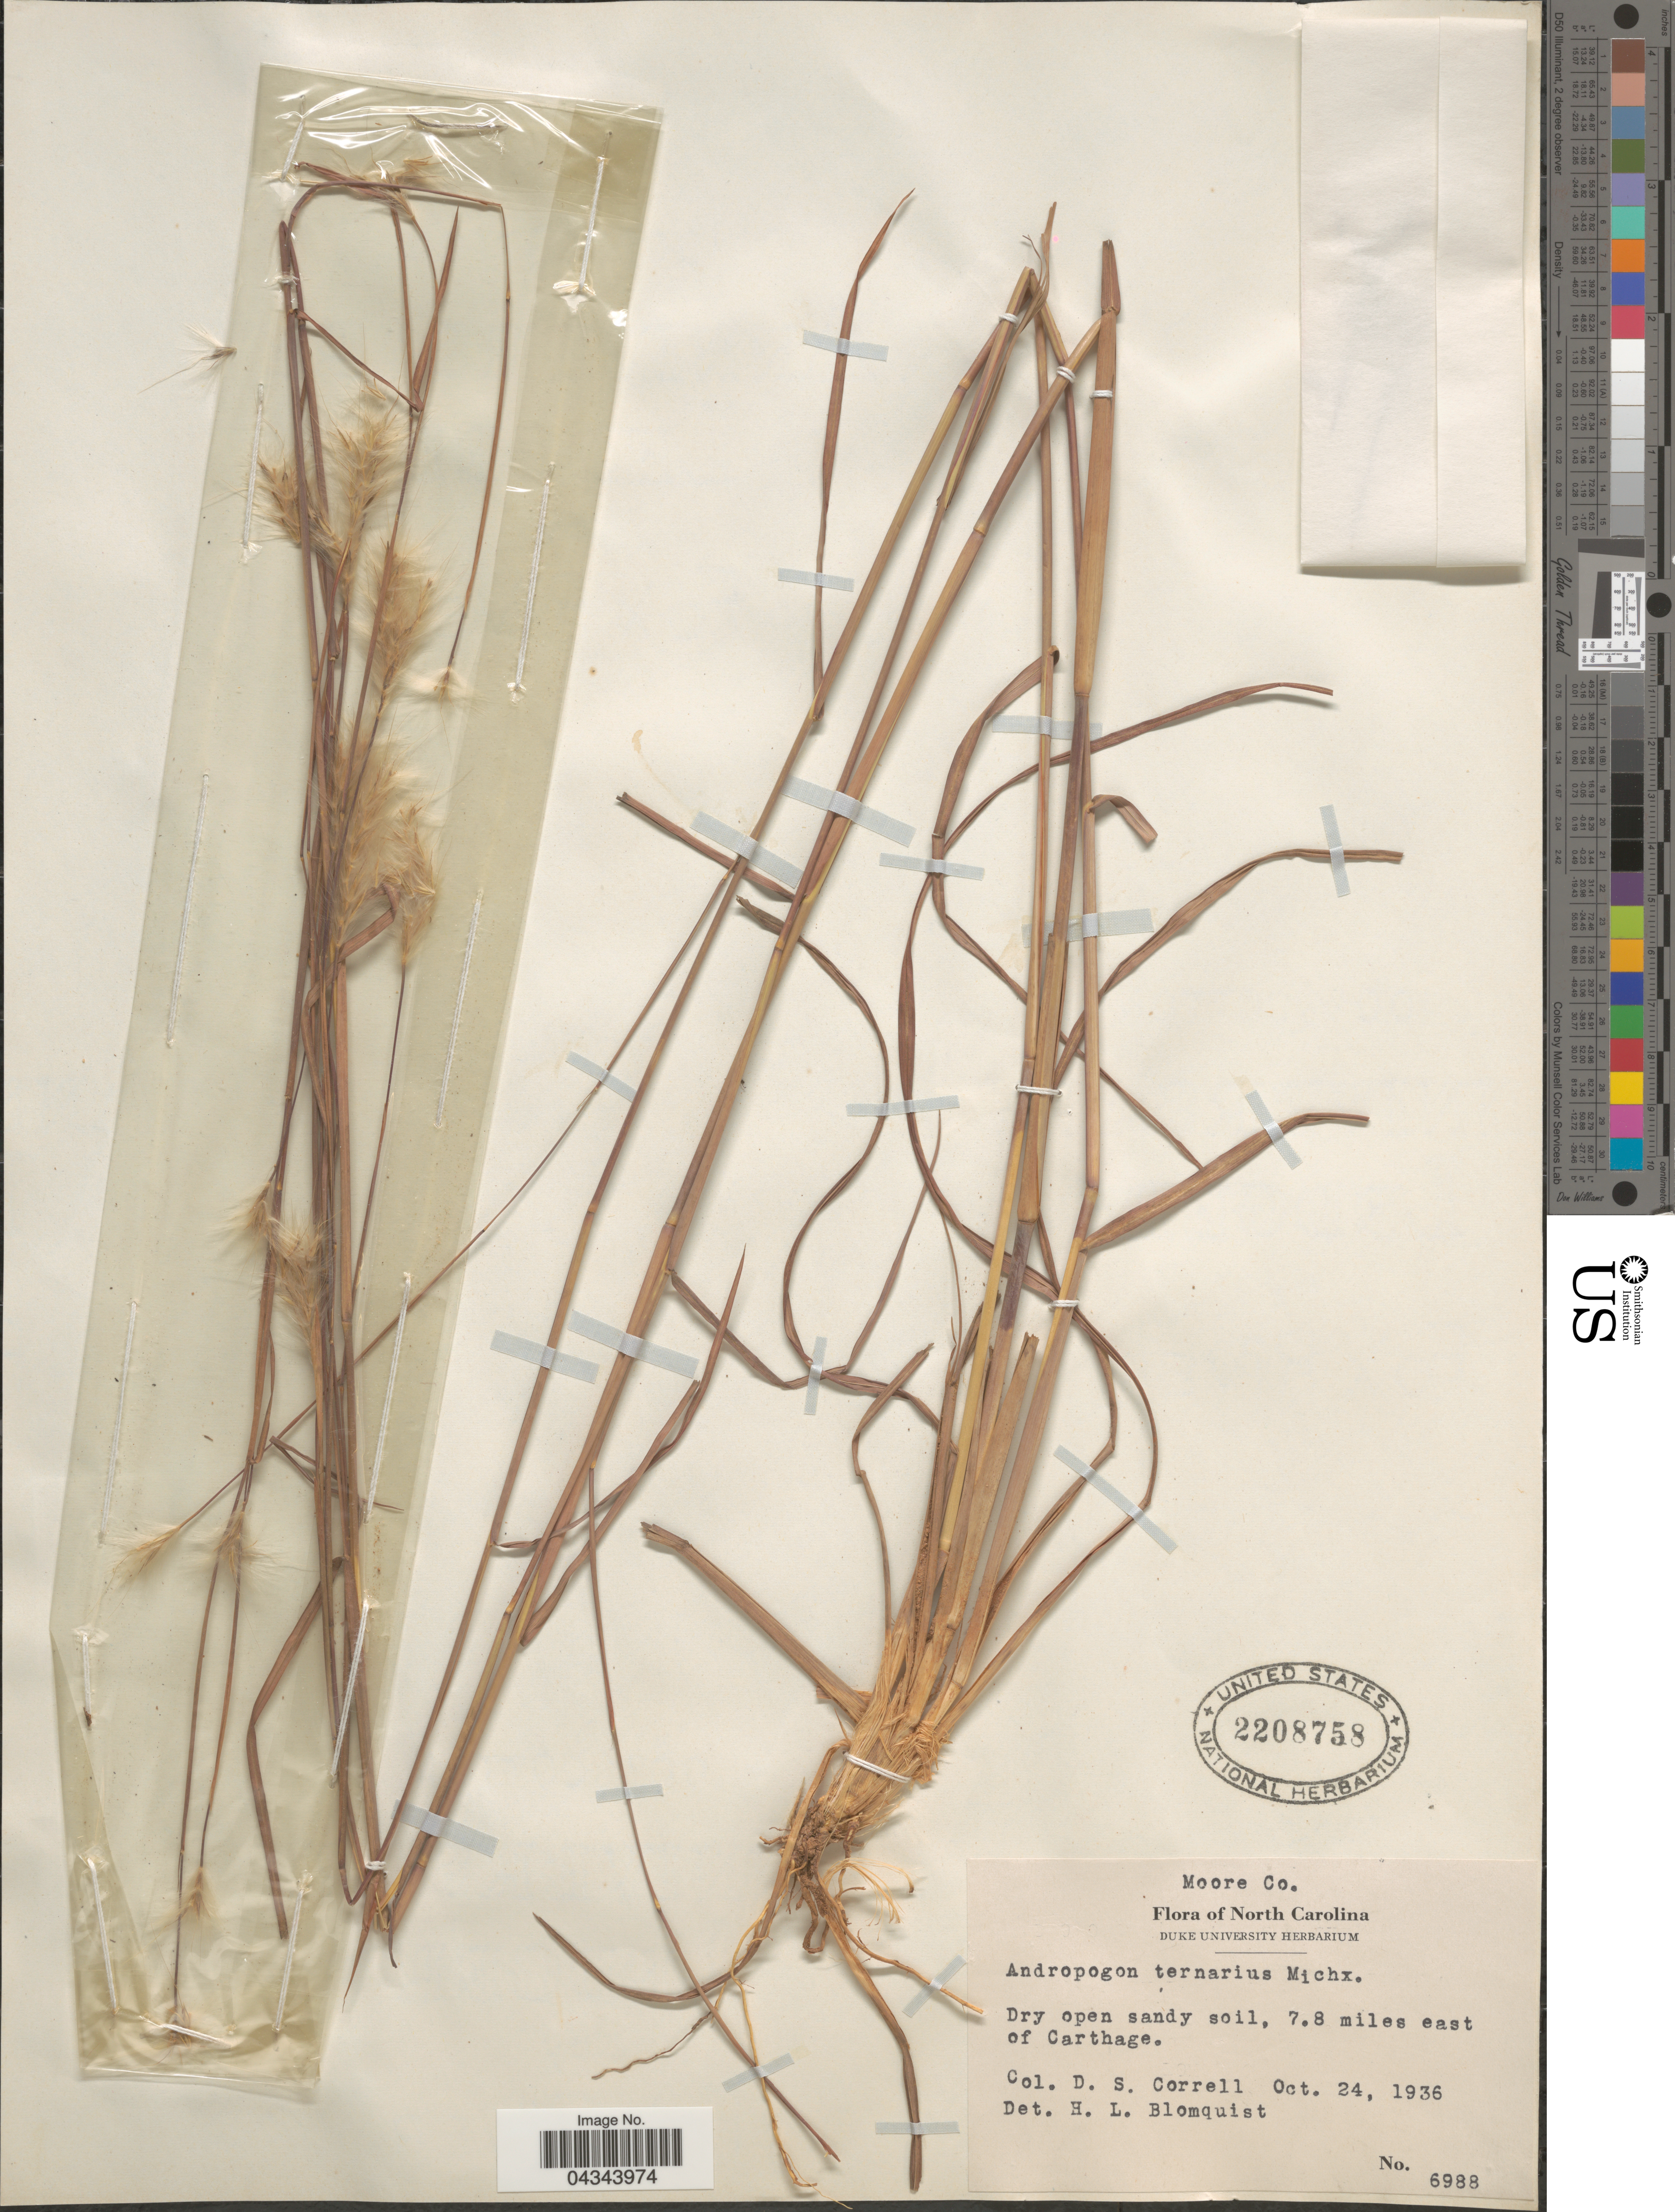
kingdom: Plantae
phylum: Tracheophyta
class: Liliopsida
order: Poales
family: Poaceae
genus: Andropogon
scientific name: Andropogon ternarius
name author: Michx.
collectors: D. S. Correll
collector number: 6988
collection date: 1936-10-24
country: United States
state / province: North Carolina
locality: Moore Co. Dry open sandy soil, 7.8 miles east of Carthage.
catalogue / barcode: US 2208758